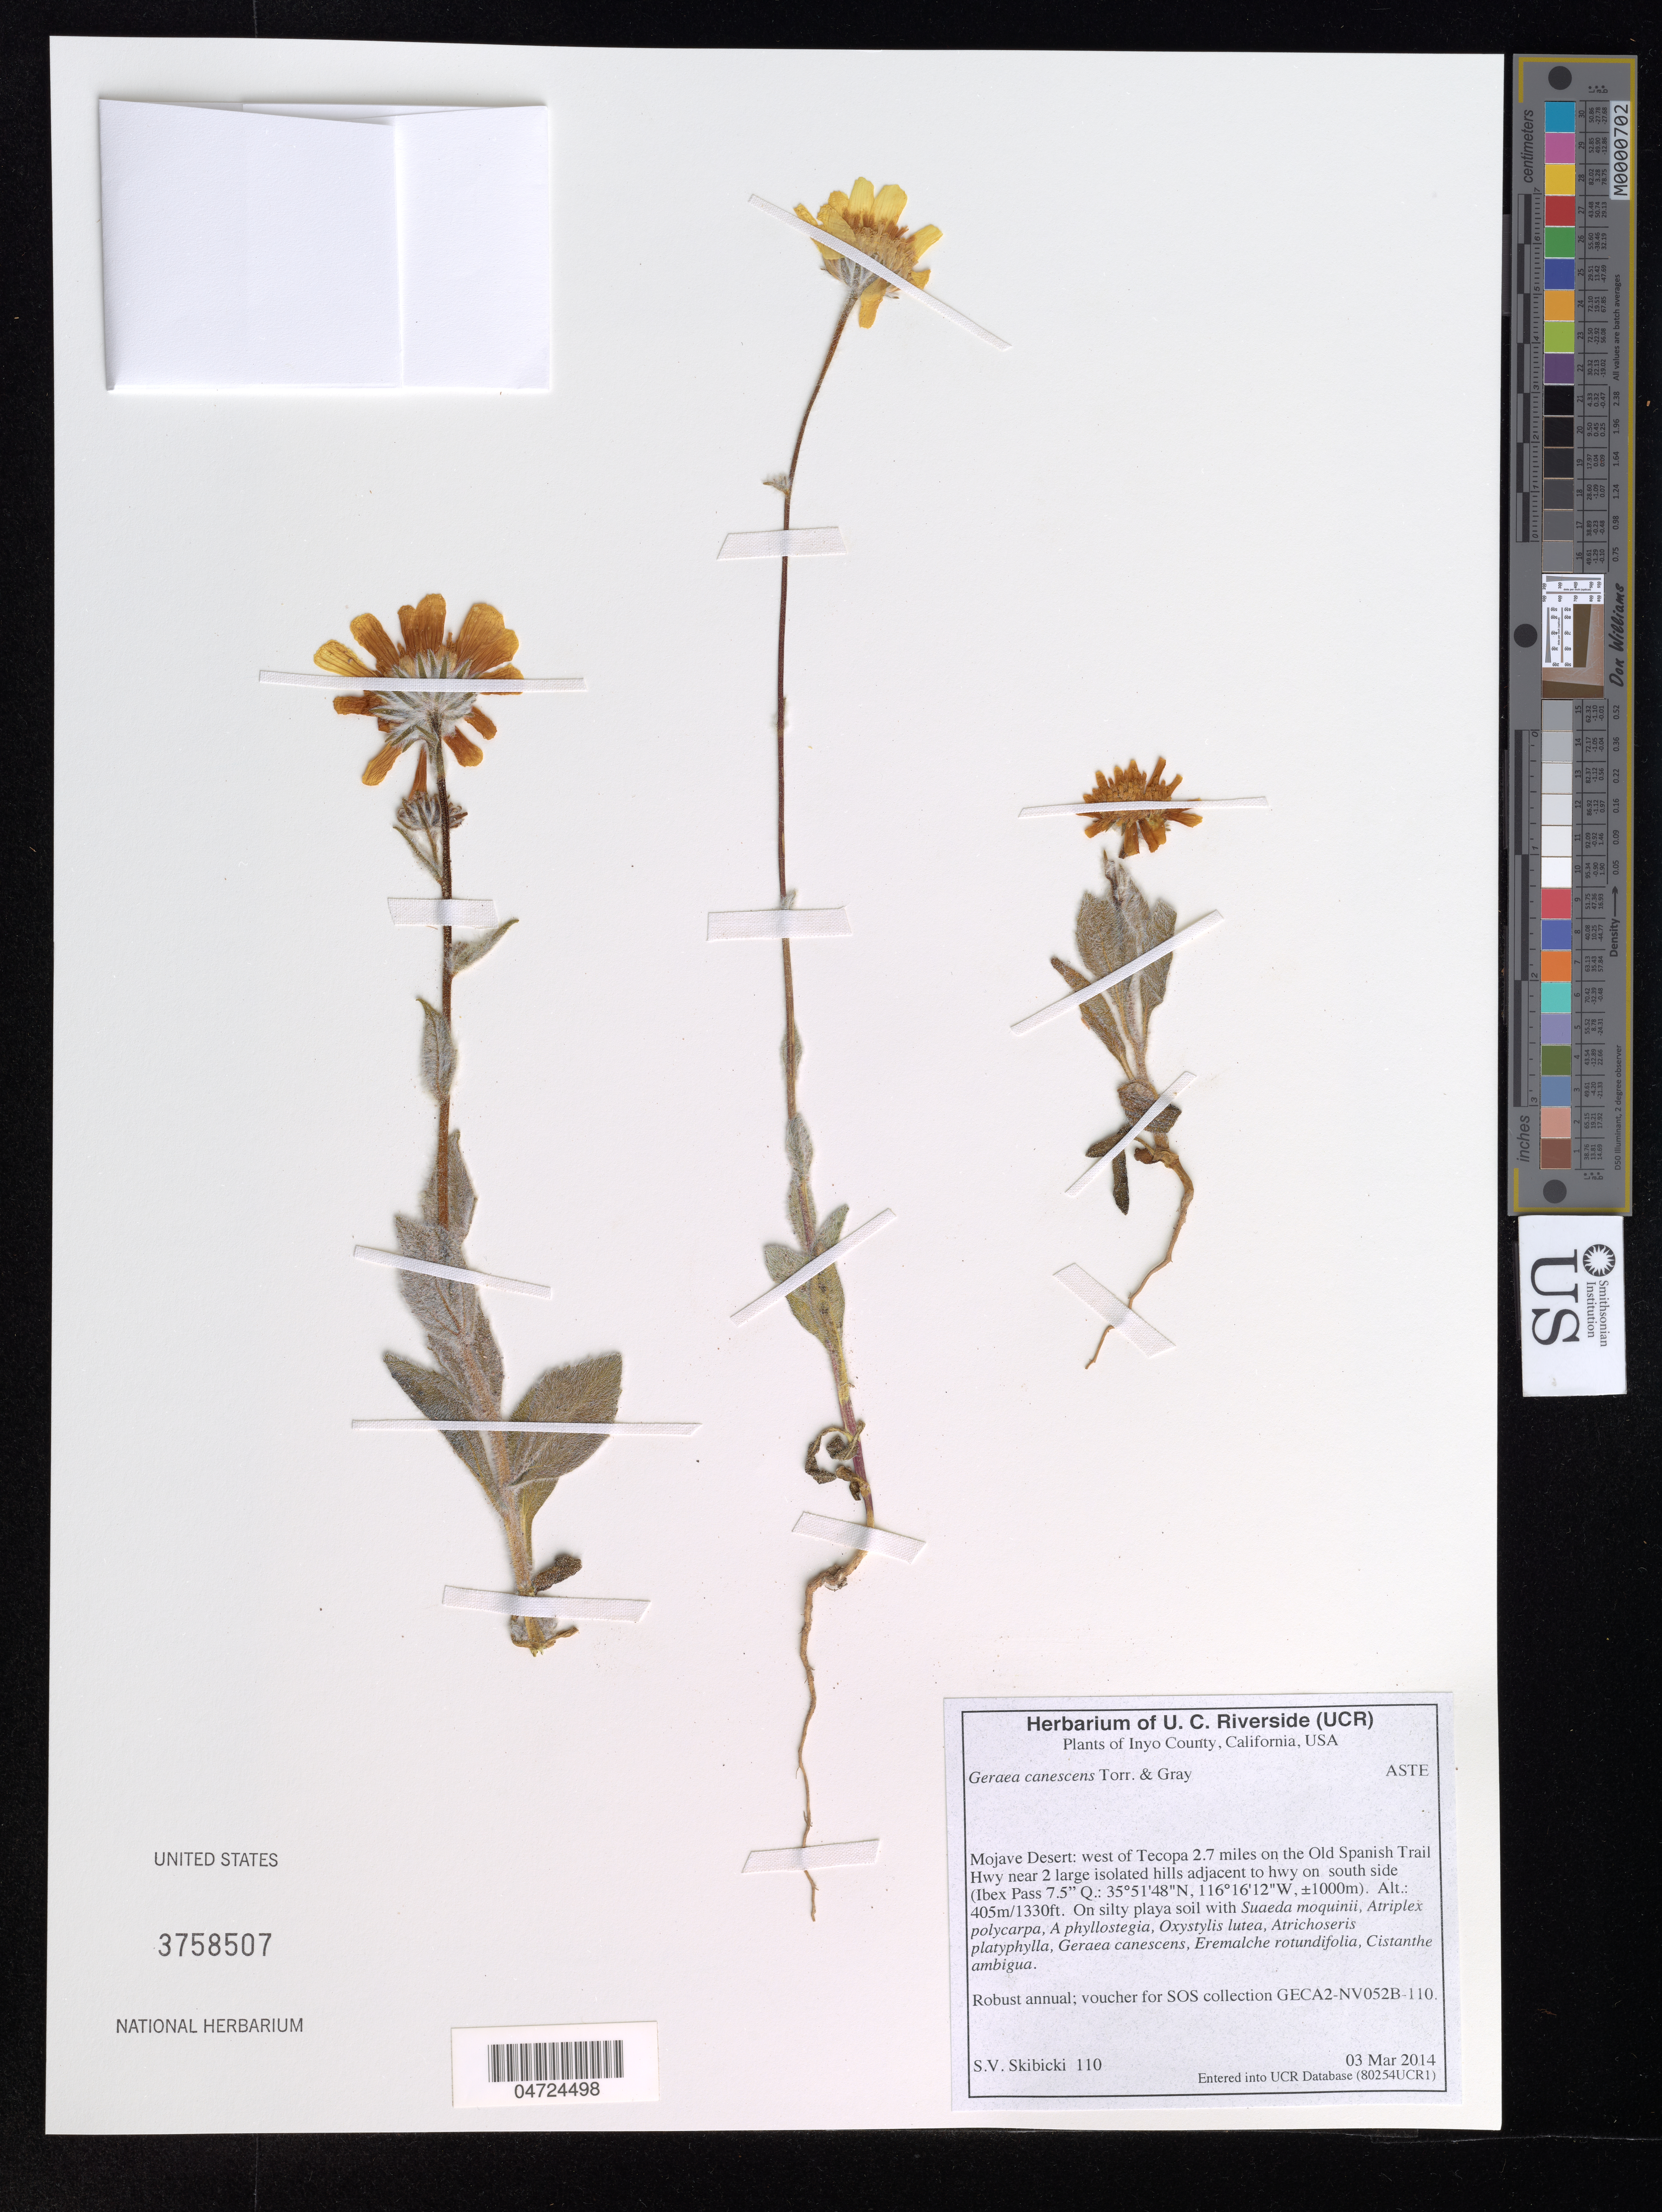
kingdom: Plantae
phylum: Tracheophyta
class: Magnoliopsida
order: Asterales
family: Asteraceae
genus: Geraea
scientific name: Geraea canescens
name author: Torr. & A. Gray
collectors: S. Skibicki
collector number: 110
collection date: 2014-03-03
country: United States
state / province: California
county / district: Inyo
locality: Inyo County. Mojave Desert: west of Tecopa 2.7 miles on the Old Spanish Trail Hwy near 2 large isolated hills adjacent to hwy on south side. (Ibex Pass 7.5" Q.: ± 1000m).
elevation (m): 405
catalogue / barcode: US 3758507